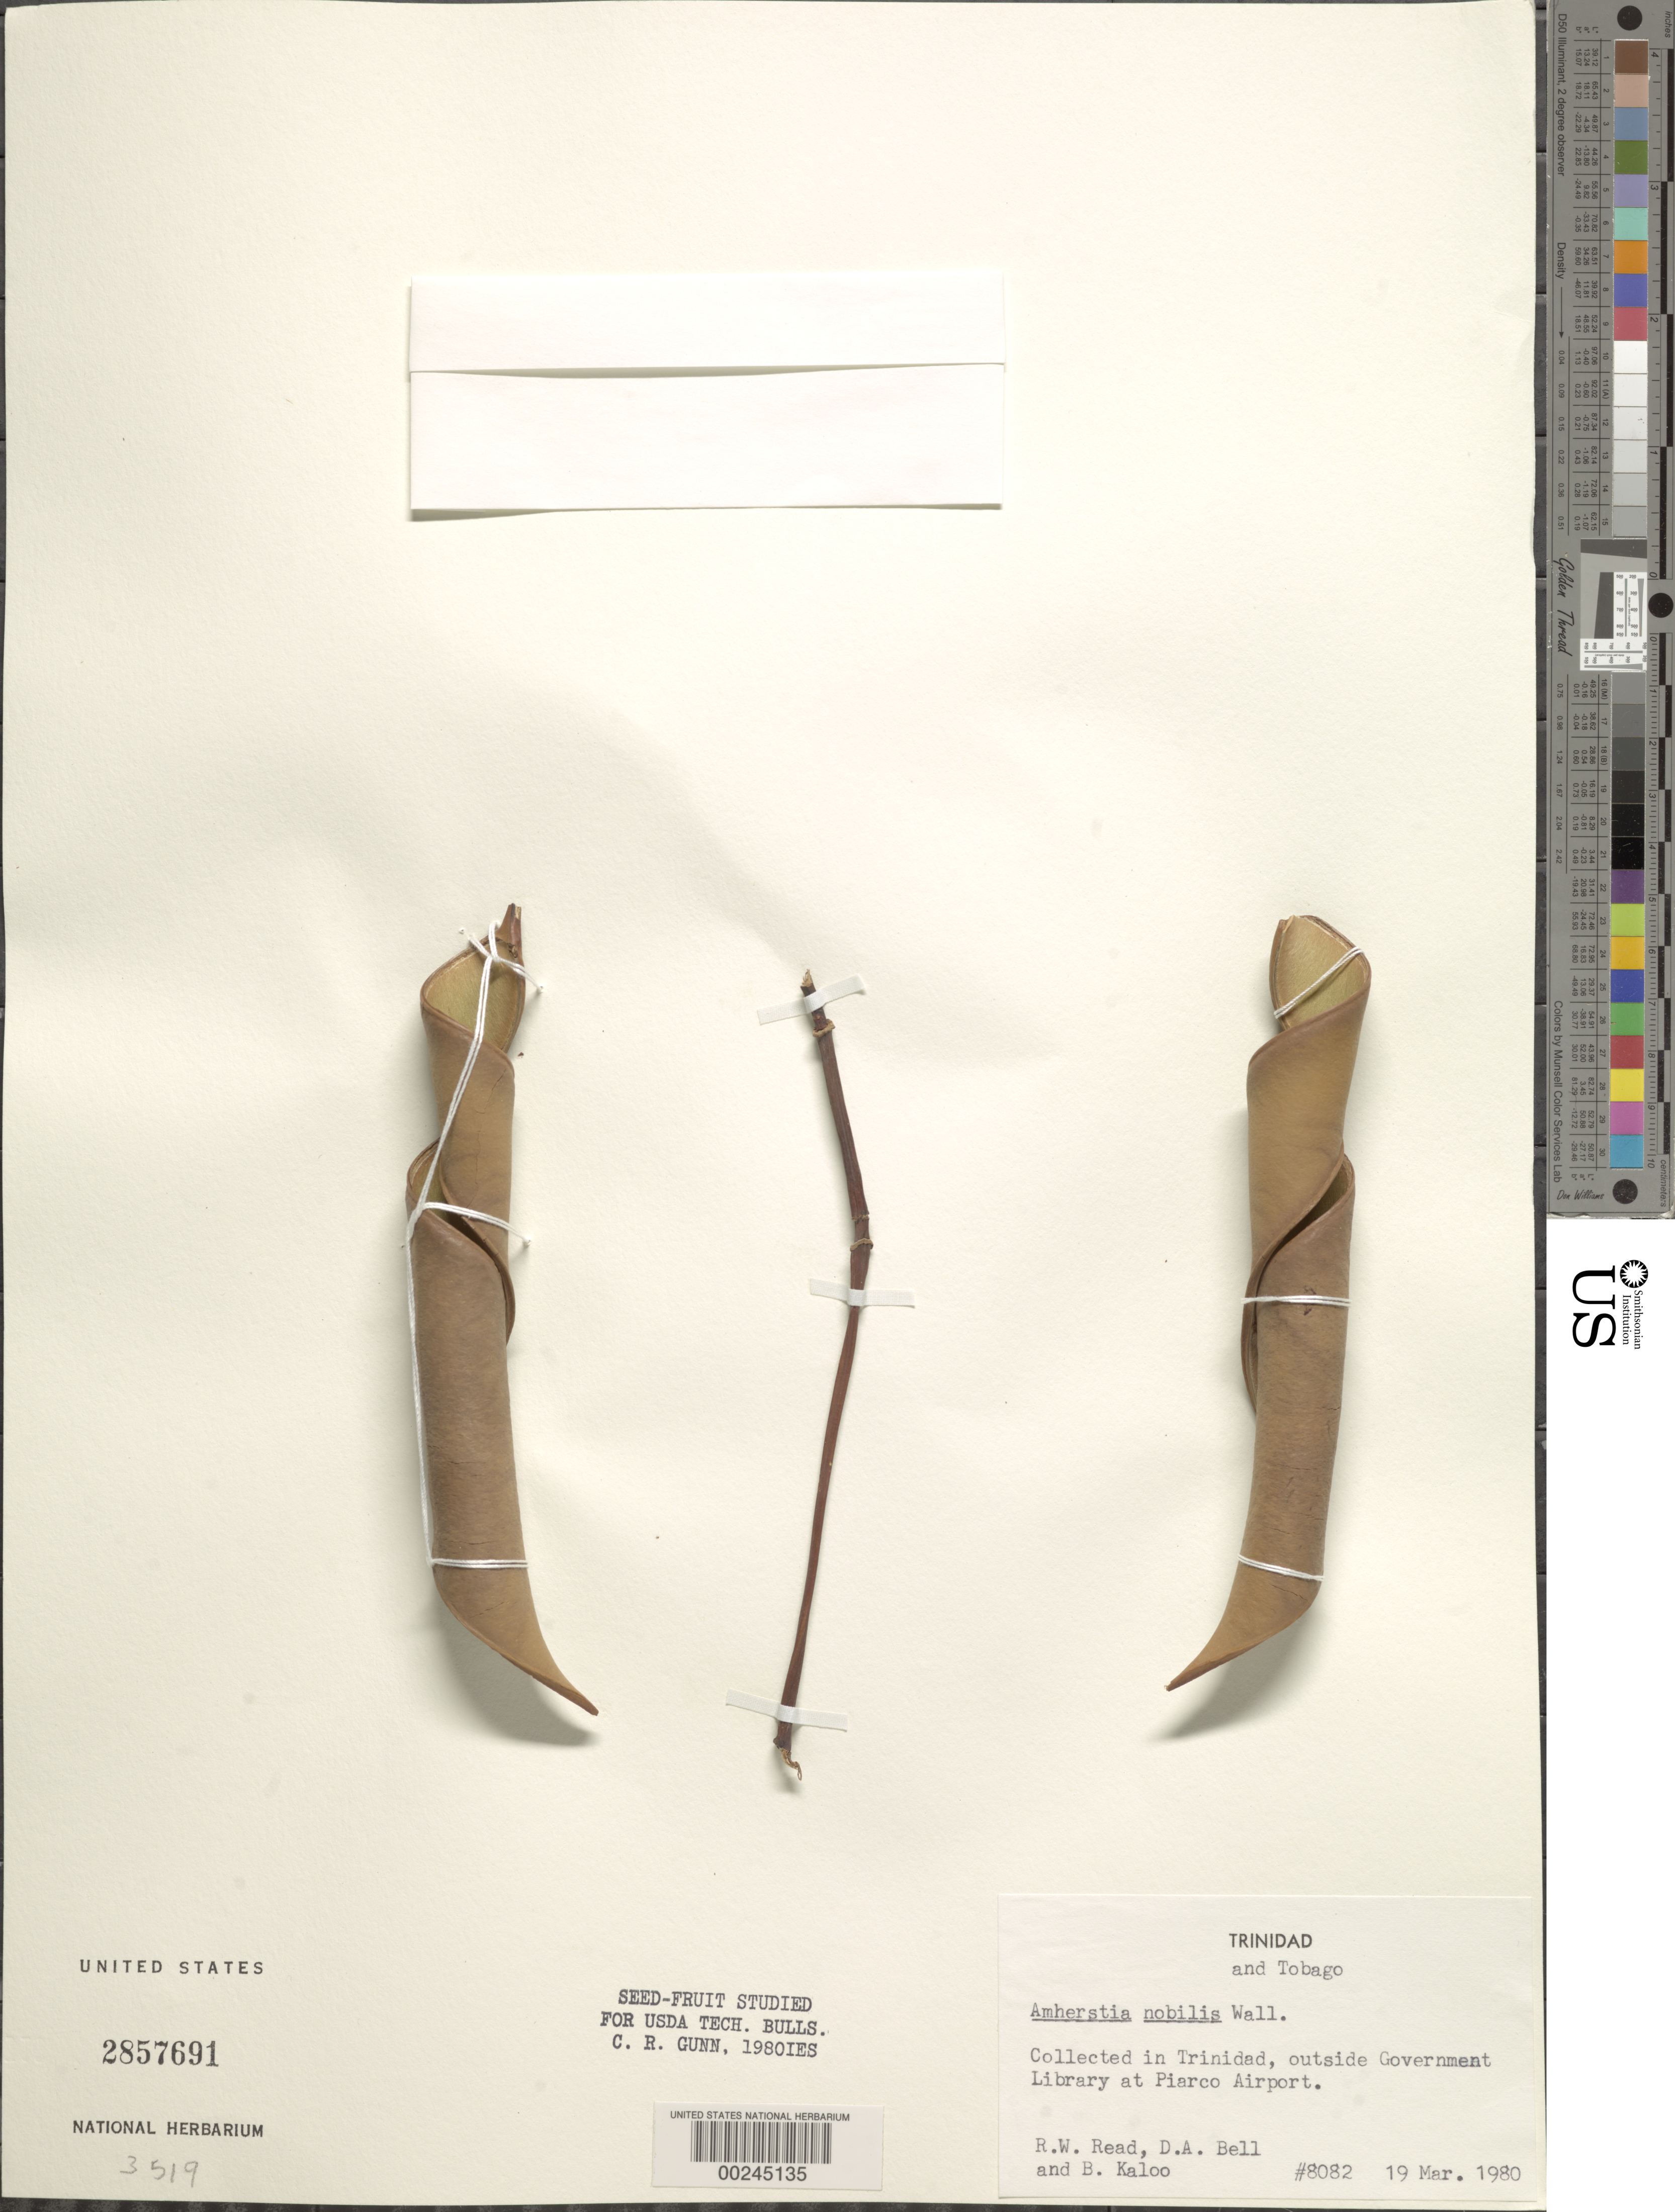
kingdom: Plantae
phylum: Tracheophyta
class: Magnoliopsida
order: Fabales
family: Fabaceae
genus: Amherstia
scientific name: Amherstia nobilis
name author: (Oliv.) Kuntze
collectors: R. W. Read, D. A. Bell & B. Kalloo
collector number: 8082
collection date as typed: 19 Mar 1980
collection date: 1980-03-19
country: Trinidad and Tobago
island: Trinidad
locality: Outside government library at piarco airport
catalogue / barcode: US 2857691